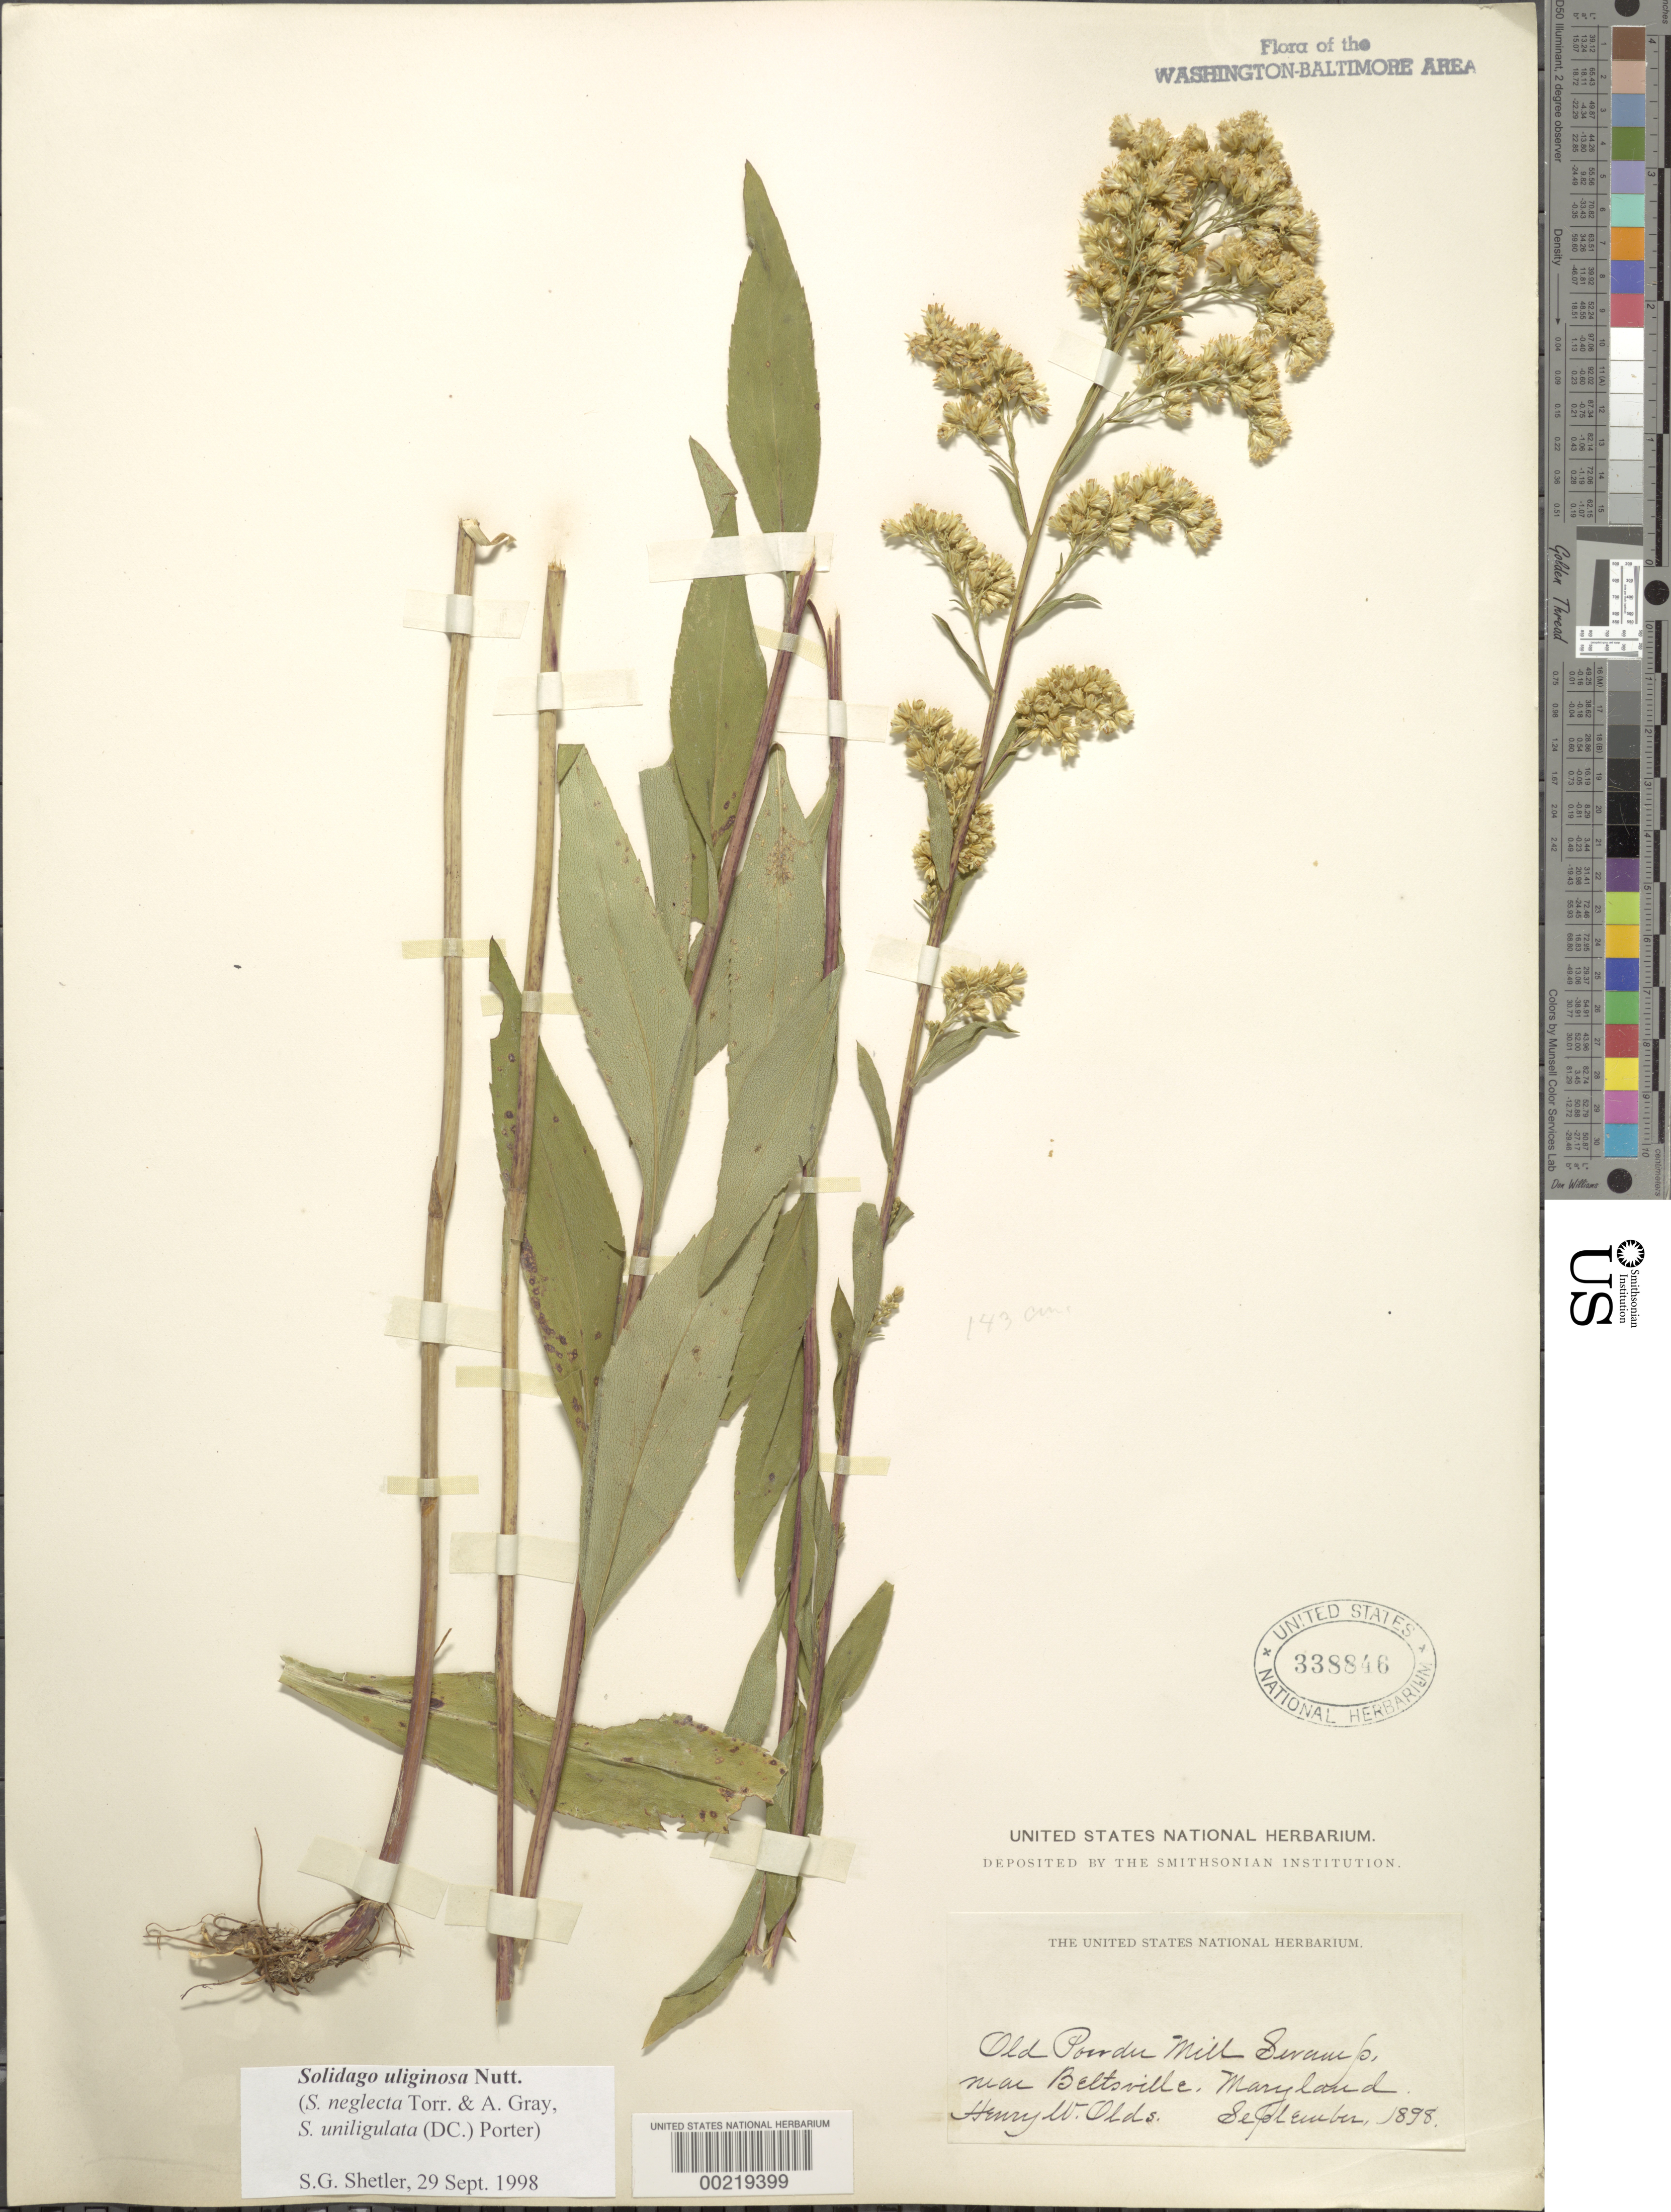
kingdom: Plantae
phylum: Tracheophyta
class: Magnoliopsida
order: Asterales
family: Asteraceae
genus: Solidago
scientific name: Solidago uliginosa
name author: Nutt.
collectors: H. W. Olds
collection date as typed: Sep 1898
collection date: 1898-09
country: United States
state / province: Maryland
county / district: Prince George's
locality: Old Powdermill Swamp, near Beltsville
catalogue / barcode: US 338846